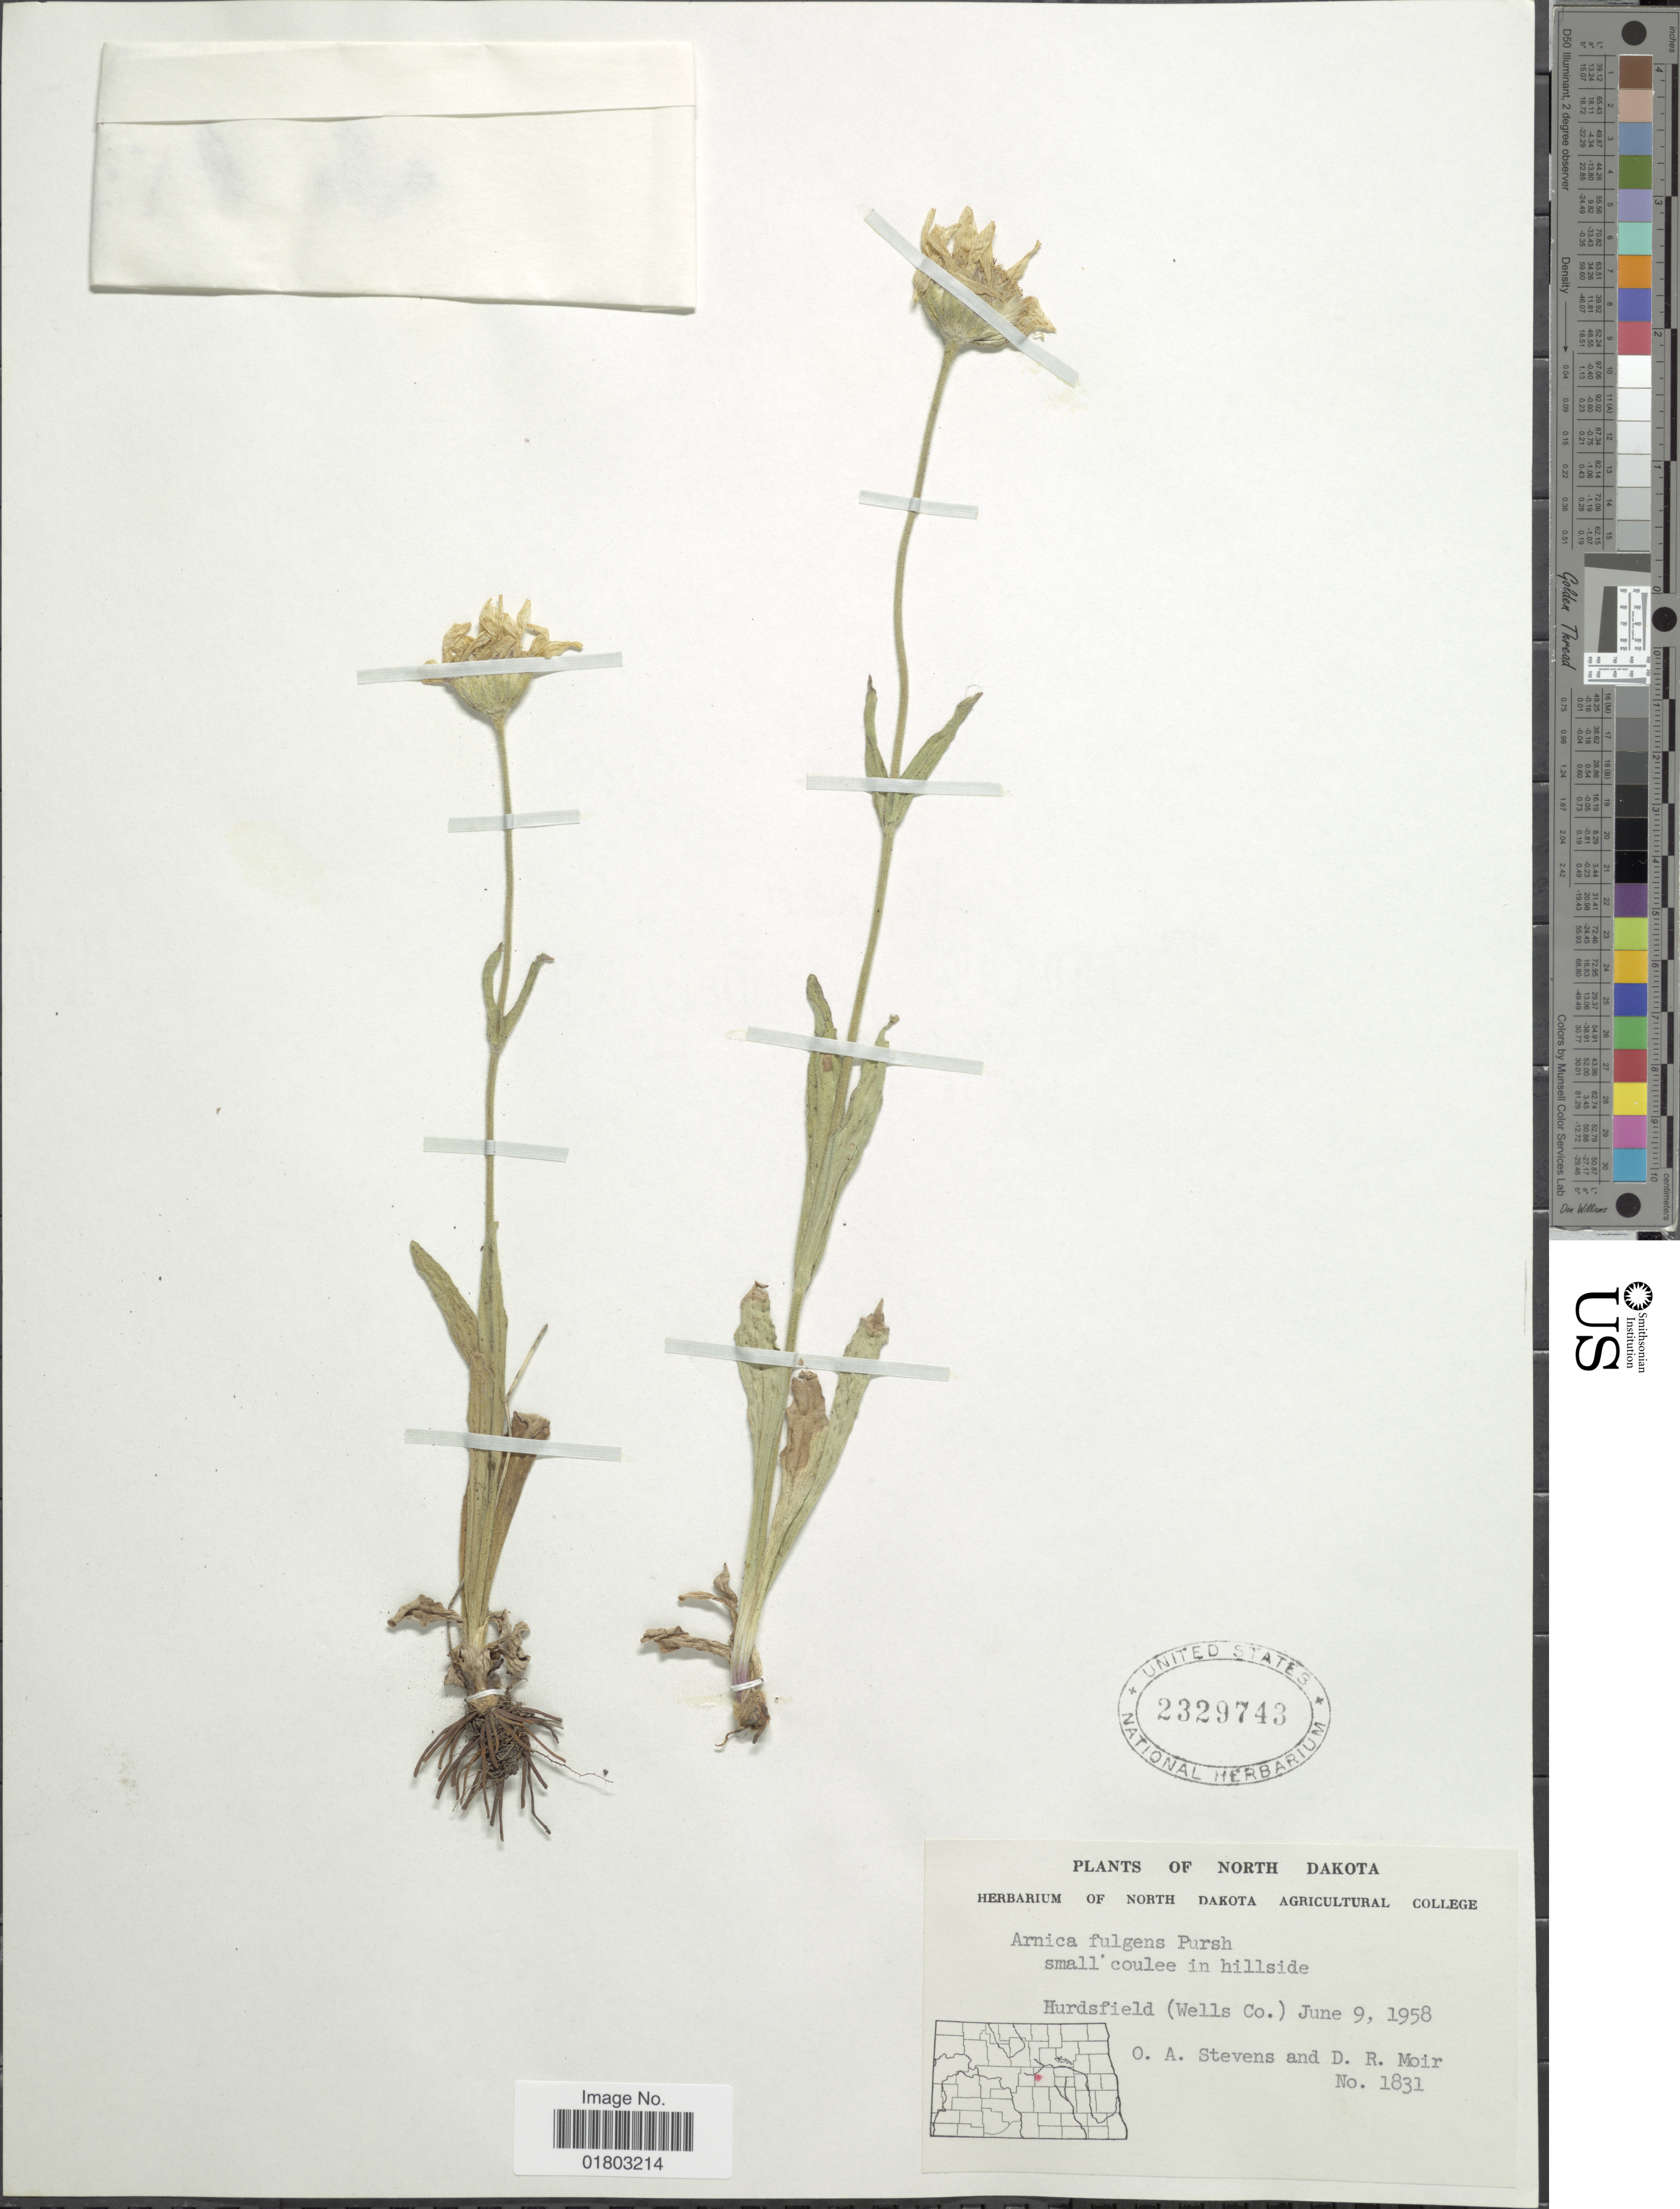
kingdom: Plantae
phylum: Tracheophyta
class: Magnoliopsida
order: Asterales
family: Asteraceae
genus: Arnica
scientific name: Arnica fulgens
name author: Pursh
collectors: O. A. Stevens & D. Moir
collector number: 1831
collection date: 1958-06-09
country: United States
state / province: North Dakota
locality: Hurdsfield (Wells Co), small coulee in hillside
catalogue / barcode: US 2329743